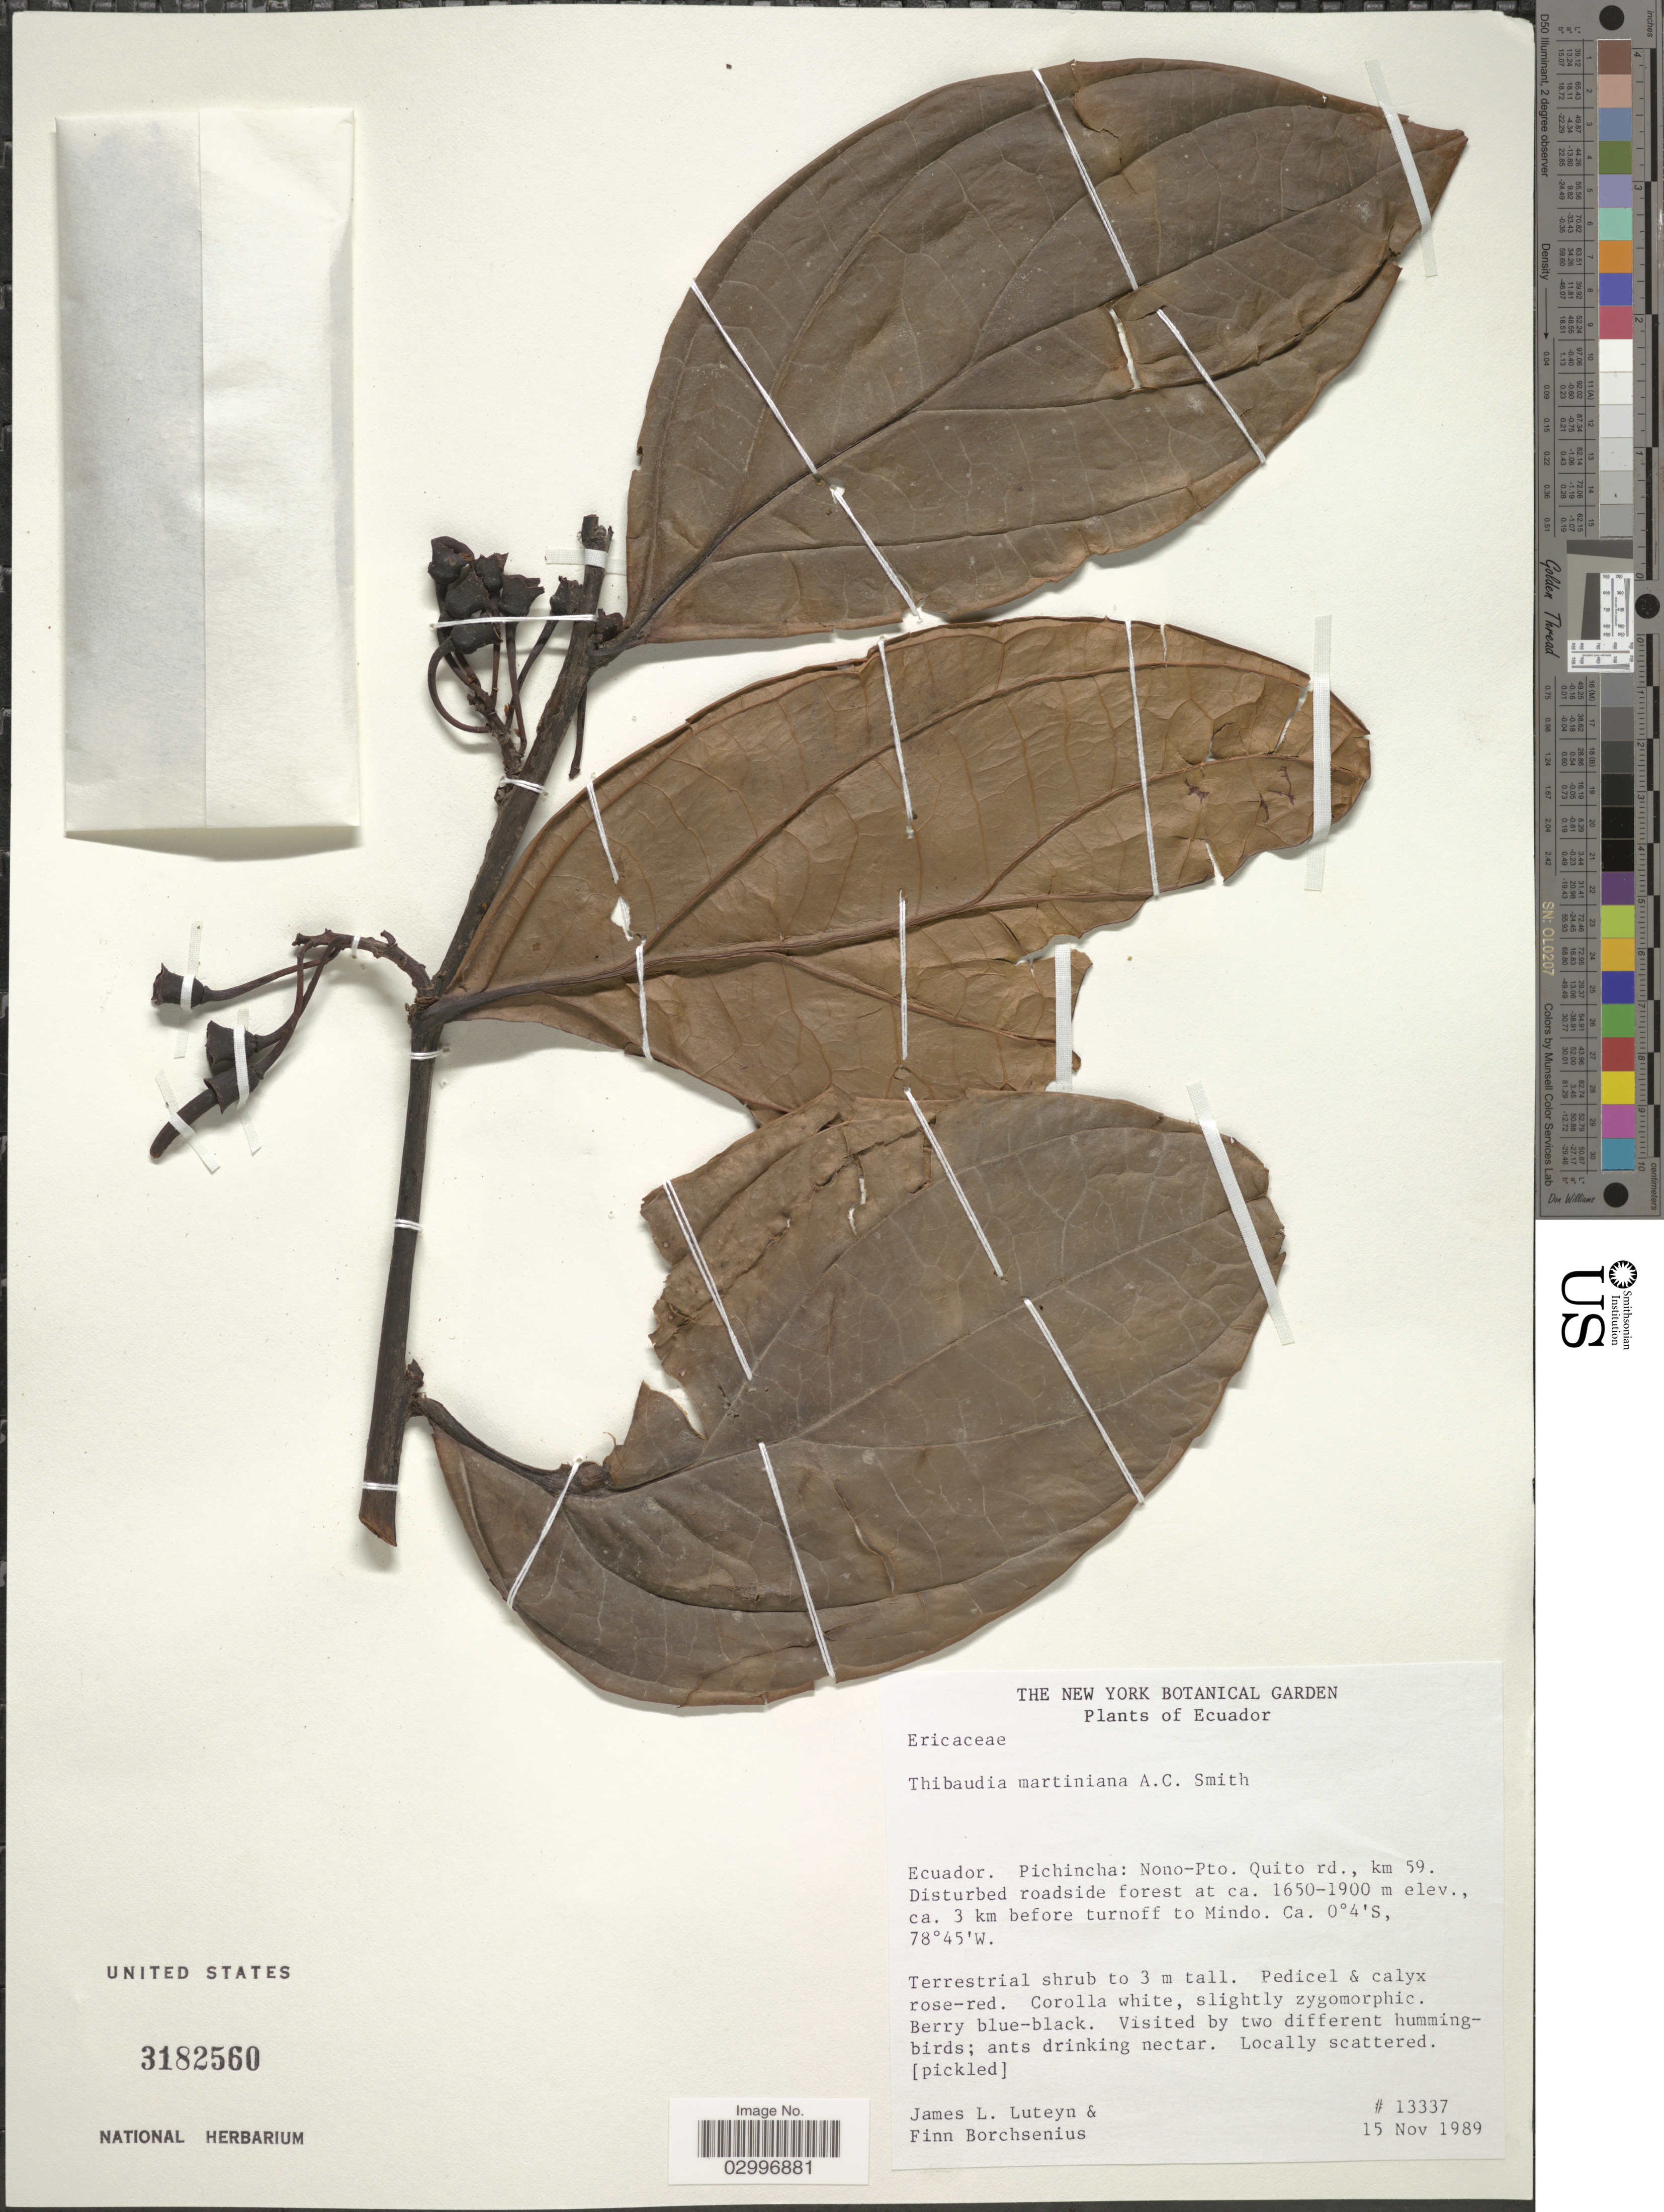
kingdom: Plantae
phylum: Tracheophyta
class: Magnoliopsida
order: Ericales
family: Ericaceae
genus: Thibaudia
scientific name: Thibaudia martiniana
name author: A.C. Sm.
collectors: J. Luteyn & F. Borchsenius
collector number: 13337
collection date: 1989-11-15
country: Ecuador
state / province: Pichincha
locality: Nono-Pto. Quito rd., km 59. Disturbed roadside forest. Ca. 3 km before turnoff to Mindo.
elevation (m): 1650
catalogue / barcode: US 3182560